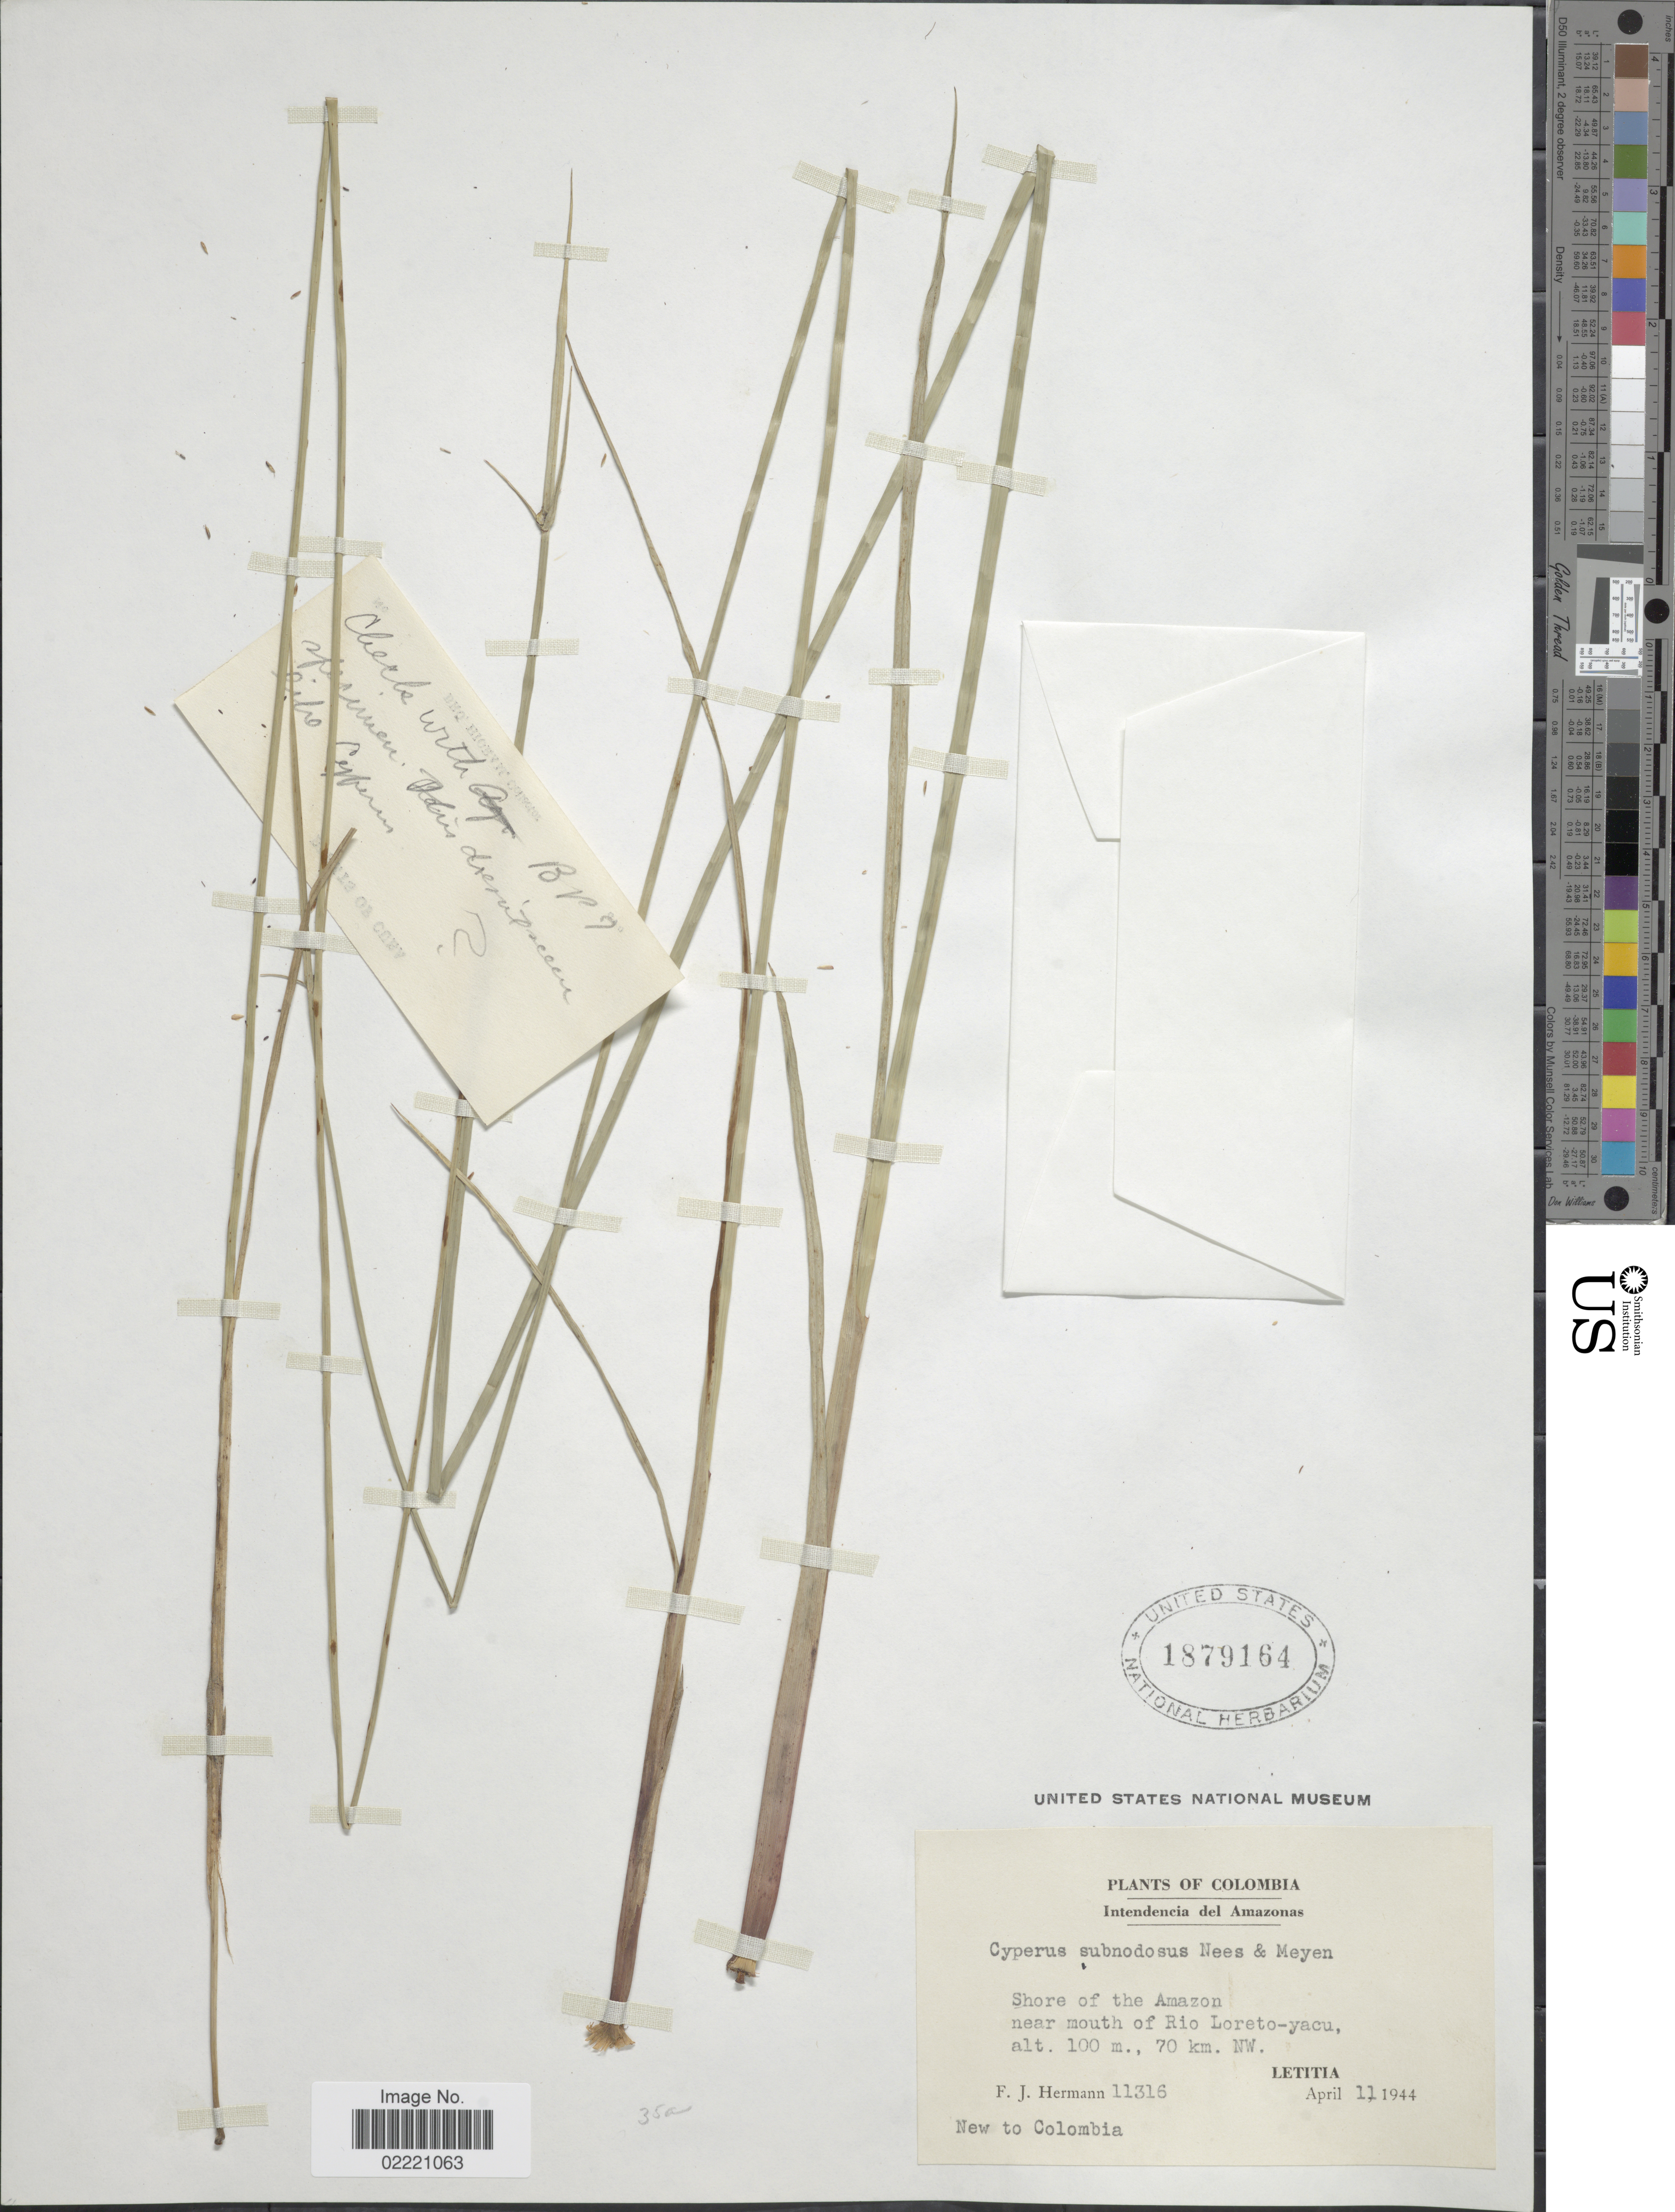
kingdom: Plantae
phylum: Tracheophyta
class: Liliopsida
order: Poales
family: Cyperaceae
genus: Cyperus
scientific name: Cyperus articulatus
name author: L.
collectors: F. J. Hermann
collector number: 11316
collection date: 1944-04-11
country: Colombia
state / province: Amazônas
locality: Intendencia del Amazonas, Shore of the Amazon, near mouth of Rio Loreto-yacu, 70 km. NW. Letitia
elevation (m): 100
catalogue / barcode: US 1879164